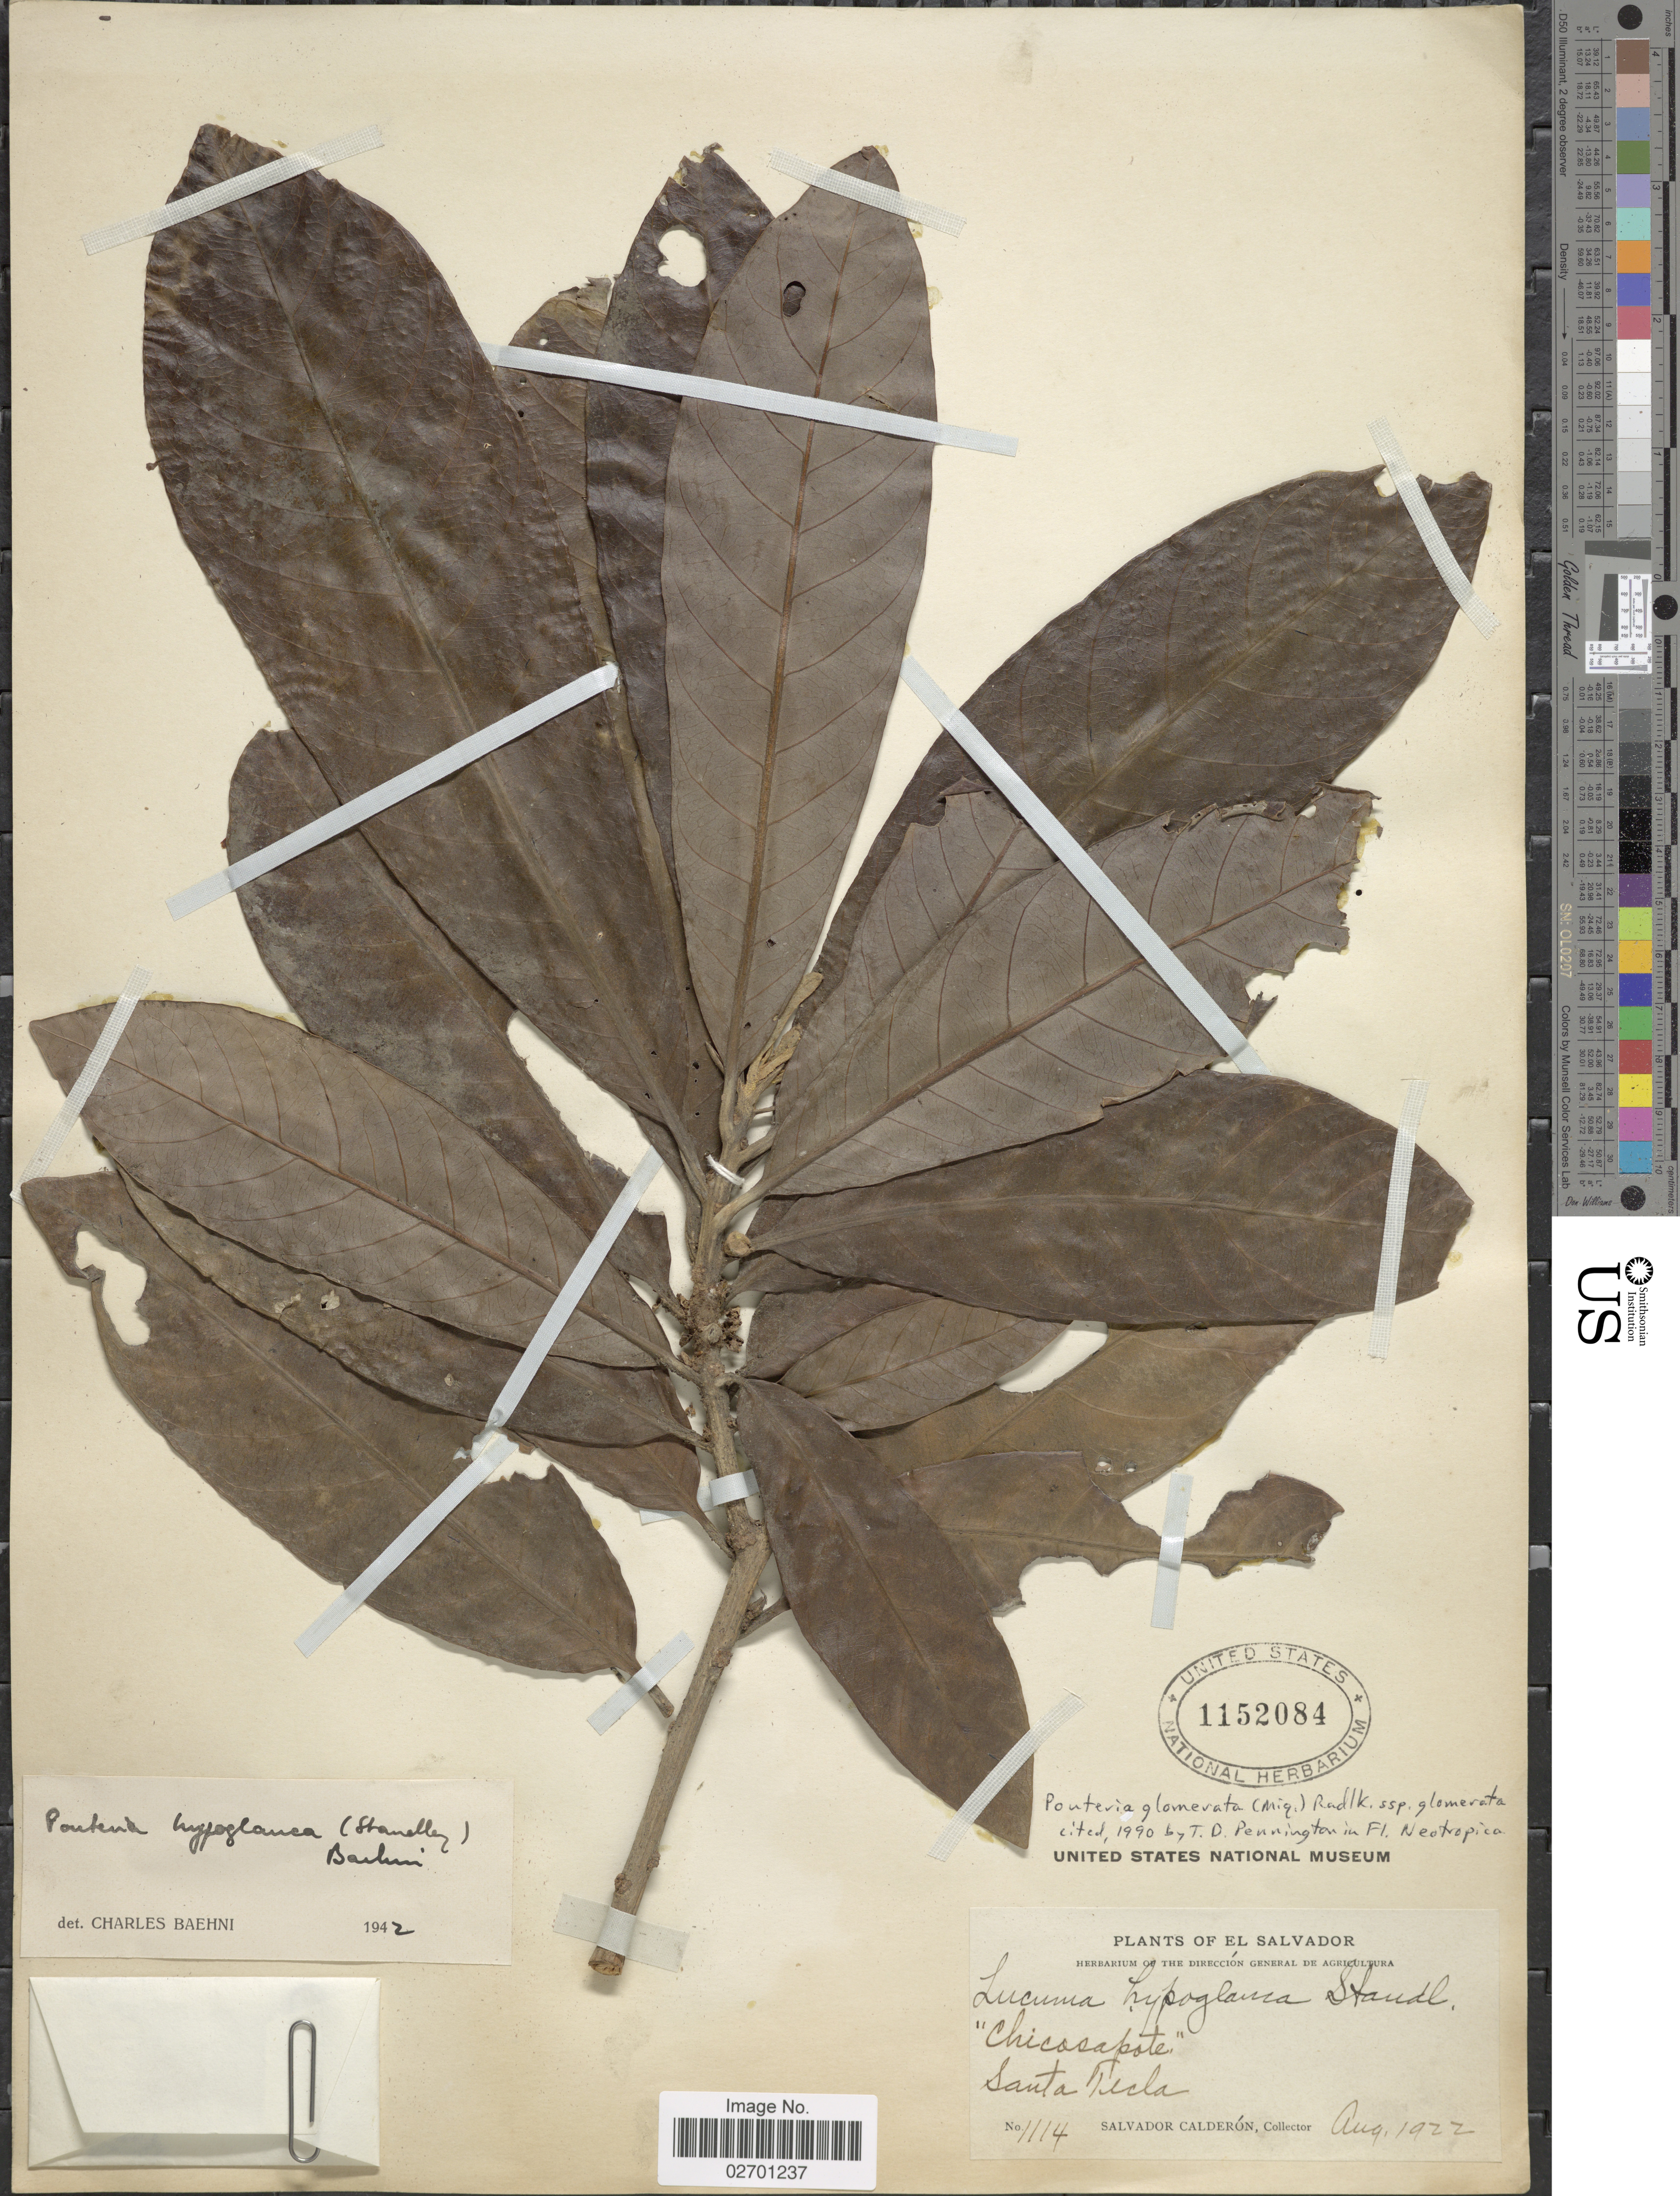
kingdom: Plantae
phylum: Tracheophyta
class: Magnoliopsida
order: Ericales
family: Sapotaceae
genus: Pouteria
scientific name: Pouteria glomerata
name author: (Miq.) Radlk.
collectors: S. Calderón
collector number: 1114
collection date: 1922-08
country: El Salvador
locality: Santa Tecla.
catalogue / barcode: US 1152084